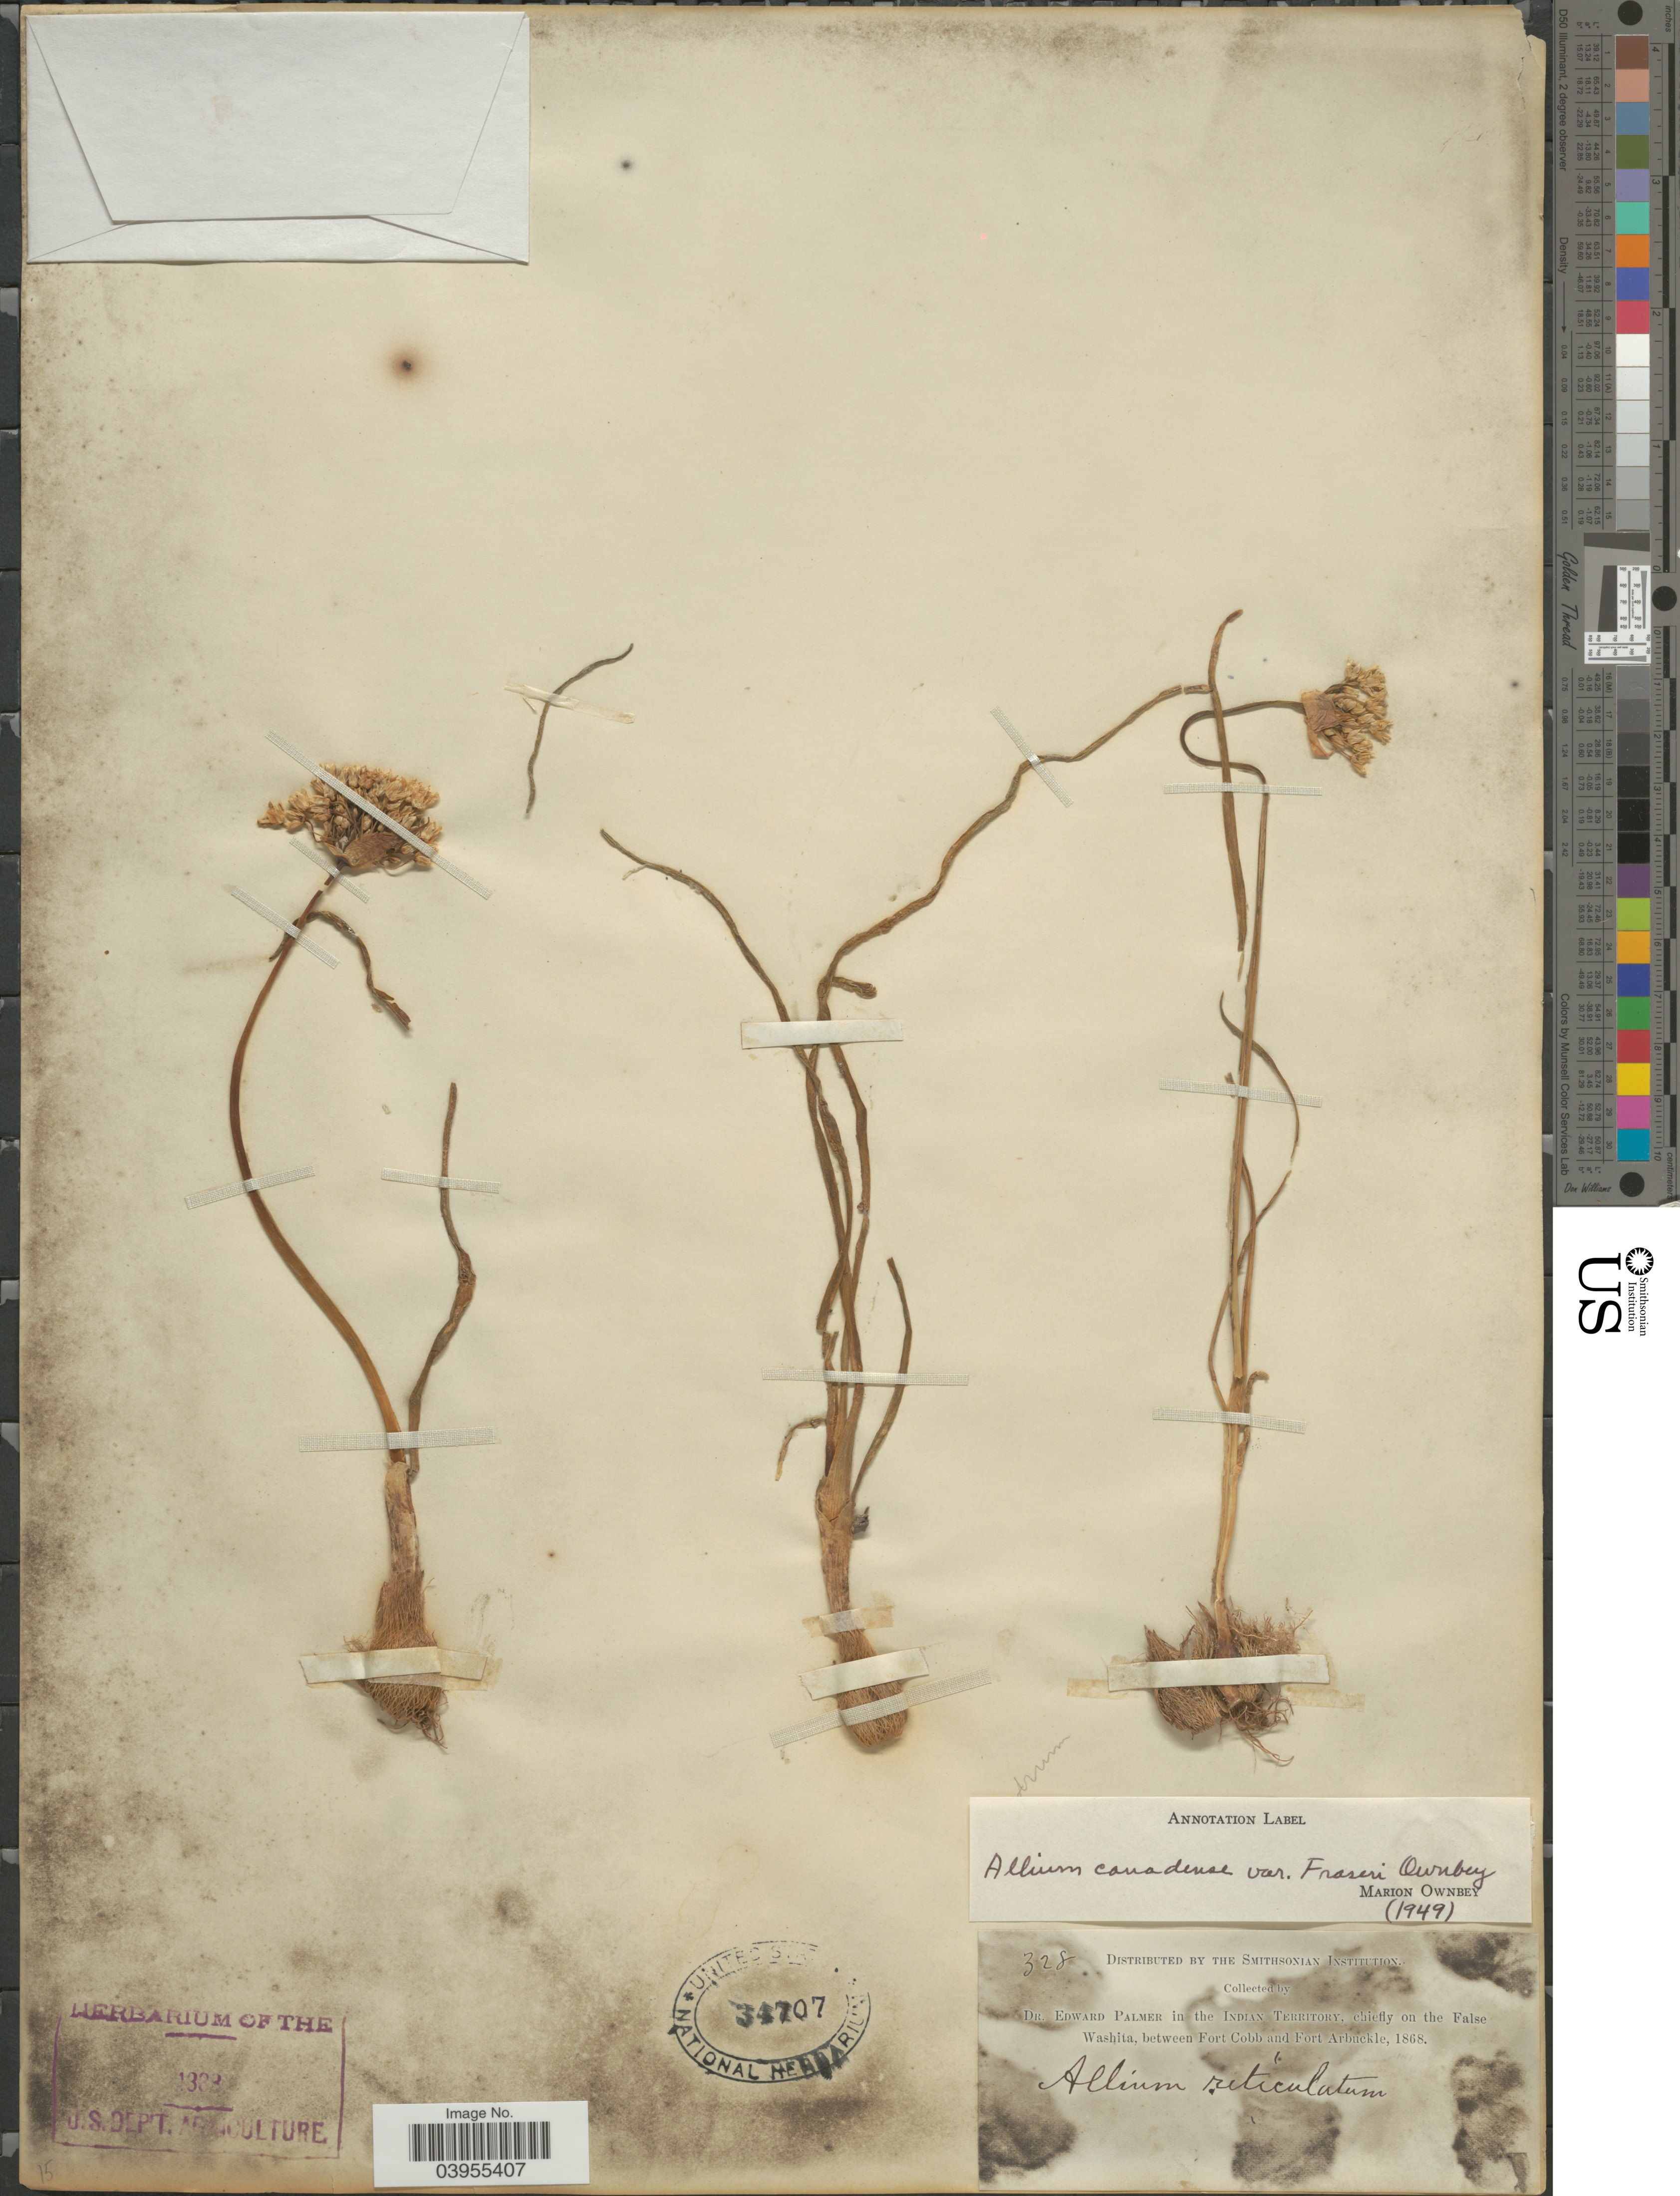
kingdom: Plantae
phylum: Tracheophyta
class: Liliopsida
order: Asparagales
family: Amaryllidaceae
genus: Allium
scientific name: Allium canadense var. fraseri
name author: Ownbey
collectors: E. Palmer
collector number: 328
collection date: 1868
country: United States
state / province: Oklahoma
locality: Indian Territory, chiefly on the False Washita, between Fort Cobb and Fort Arbuckle.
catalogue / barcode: US 34707